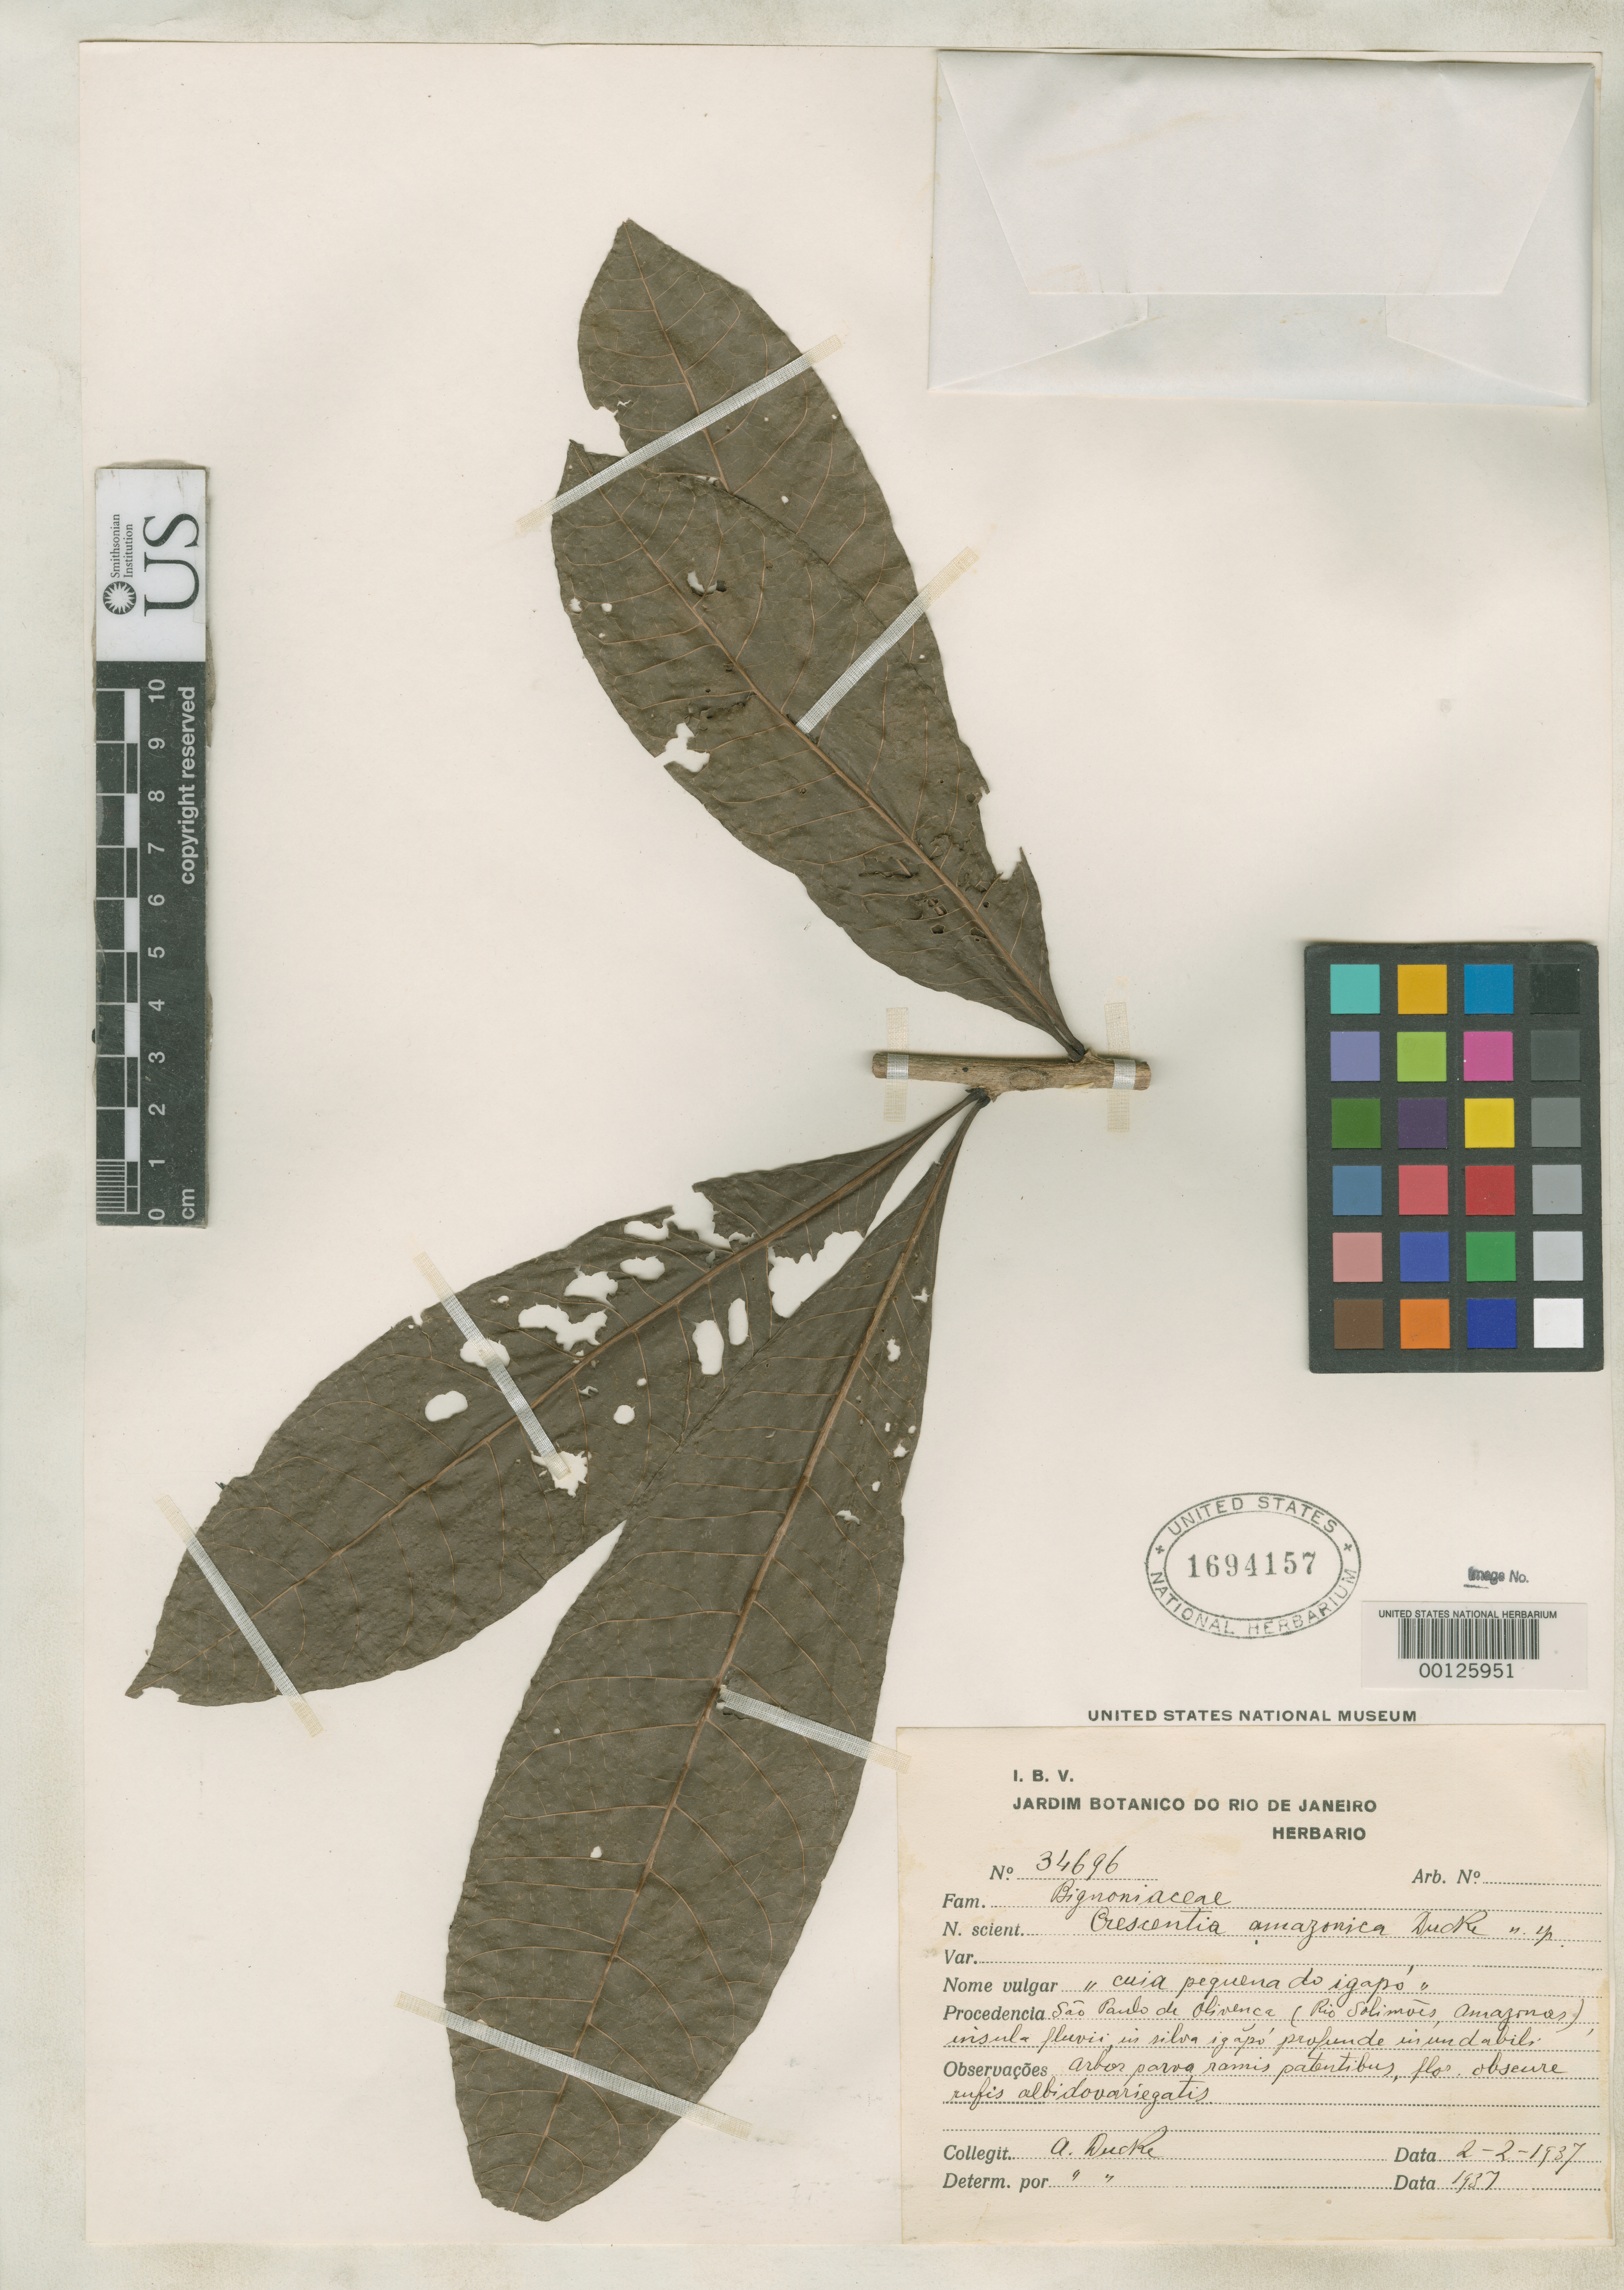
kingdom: Plantae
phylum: Tracheophyta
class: Magnoliopsida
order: Lamiales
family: Bignoniaceae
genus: Crescentia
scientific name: Crescentia amazonica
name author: Ducke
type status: Isosyntype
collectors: A. Ducke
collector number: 34696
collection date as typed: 02 Feb 1937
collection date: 1937-02-02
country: Brazil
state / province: Amazonas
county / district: São Paulo de Olivença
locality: Sao Paulo de Olivenca.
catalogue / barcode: US 1694157